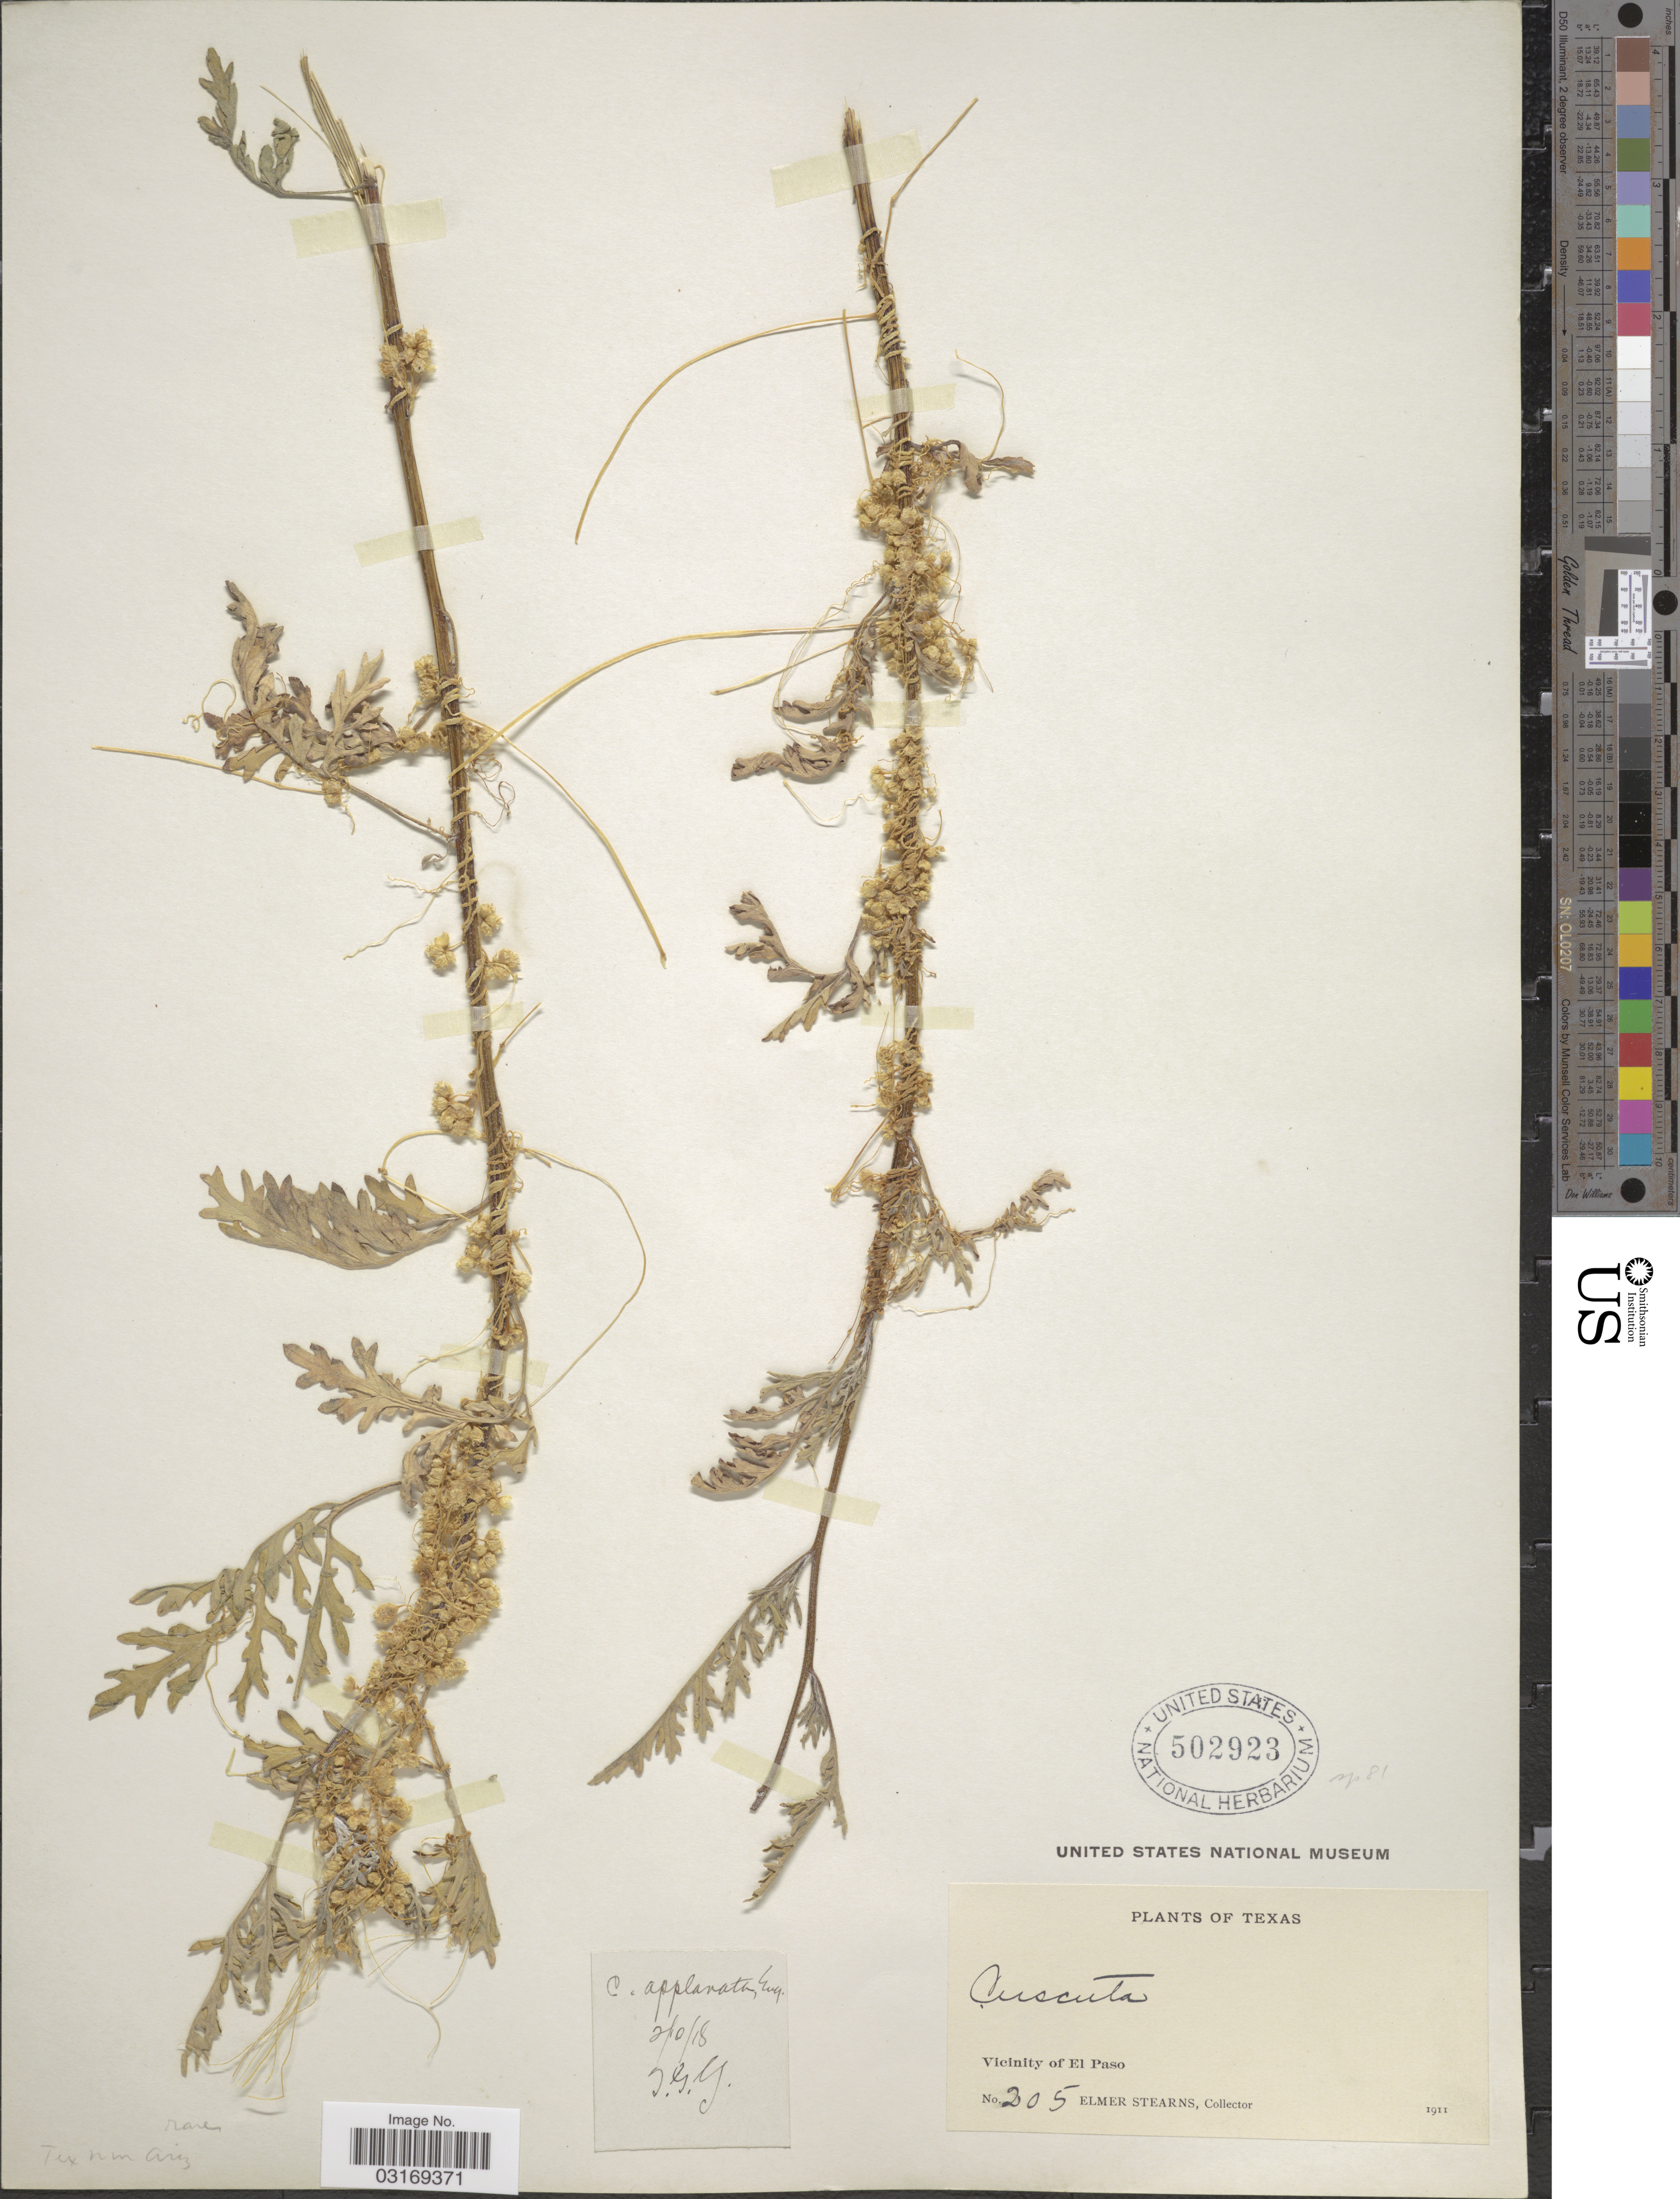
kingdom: Plantae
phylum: Tracheophyta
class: Magnoliopsida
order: Solanales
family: Convolvulaceae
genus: Cuscuta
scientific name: Cuscuta applanata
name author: Engelm.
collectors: E. Stearns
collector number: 205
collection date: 1911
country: United States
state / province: Texas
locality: Vicinity of El Paso.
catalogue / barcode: US 502923